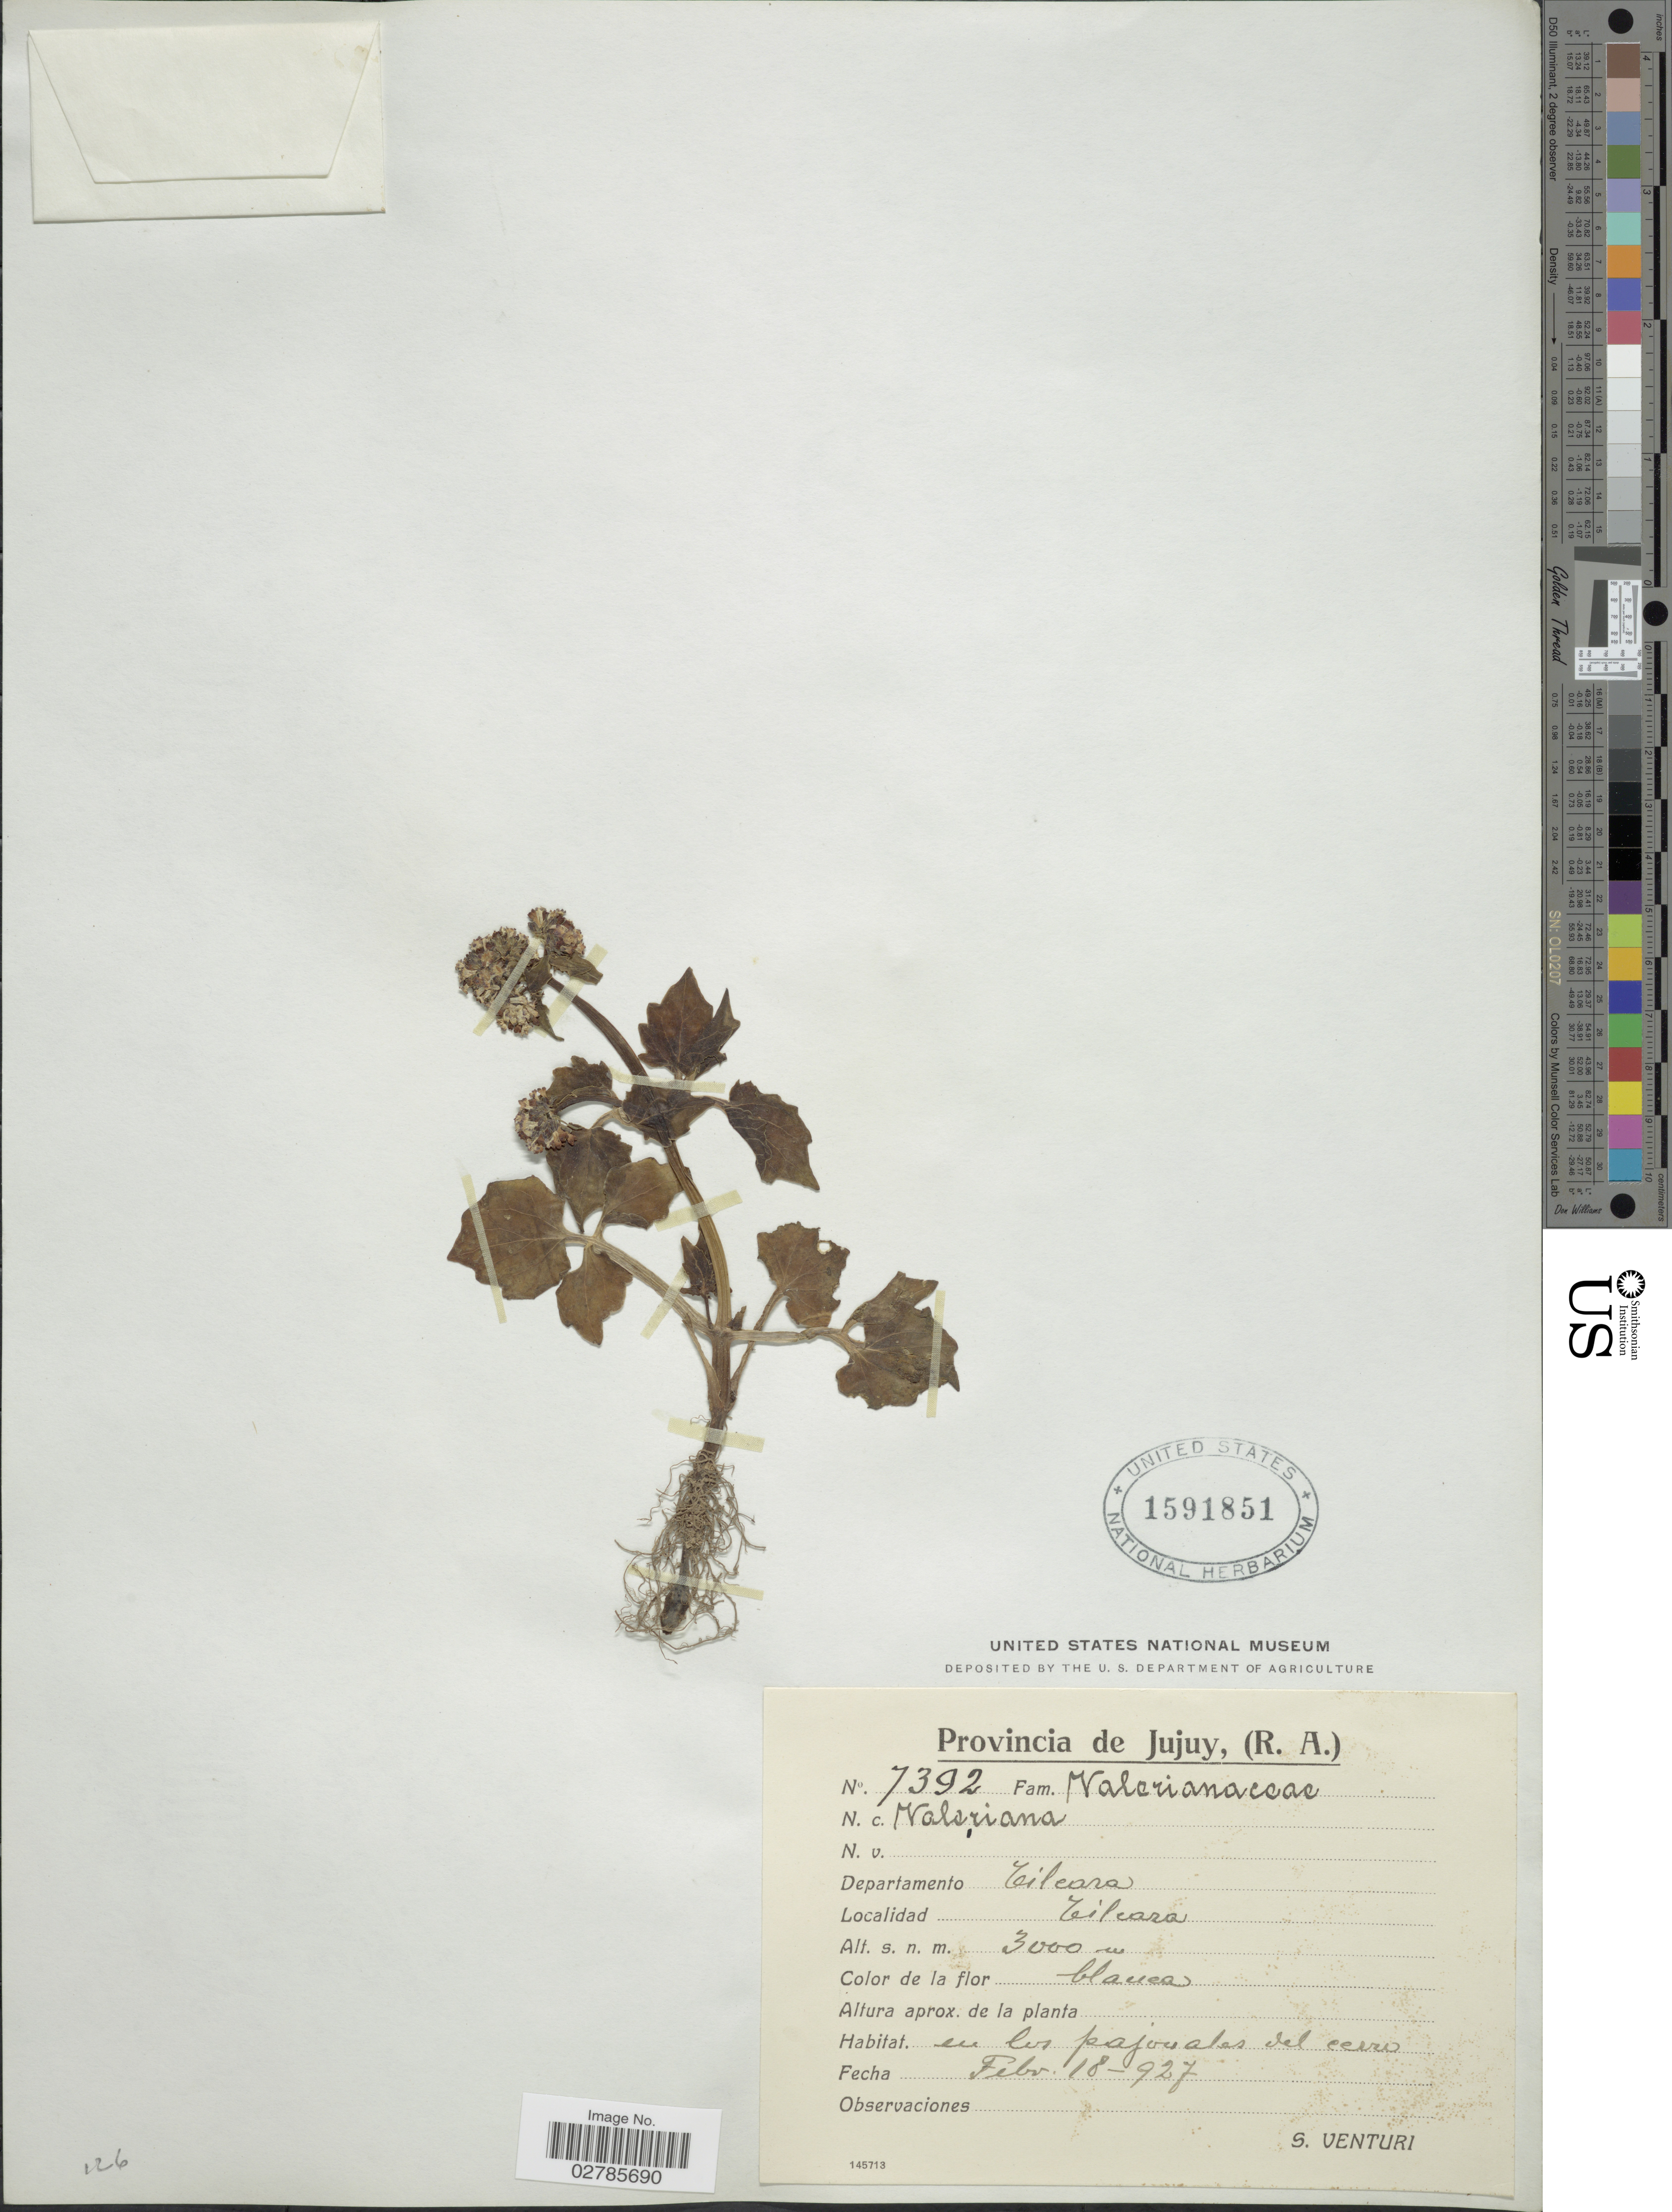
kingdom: Plantae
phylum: Tracheophyta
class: Magnoliopsida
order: Dipsacales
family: Caprifoliaceae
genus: Valeriana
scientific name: Valeriana sp.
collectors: S. Venturi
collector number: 7392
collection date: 1927-02-18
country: Argentina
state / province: Jujuy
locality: Departamento Tilcara, Tilcara.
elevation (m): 3000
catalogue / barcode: US 1591851